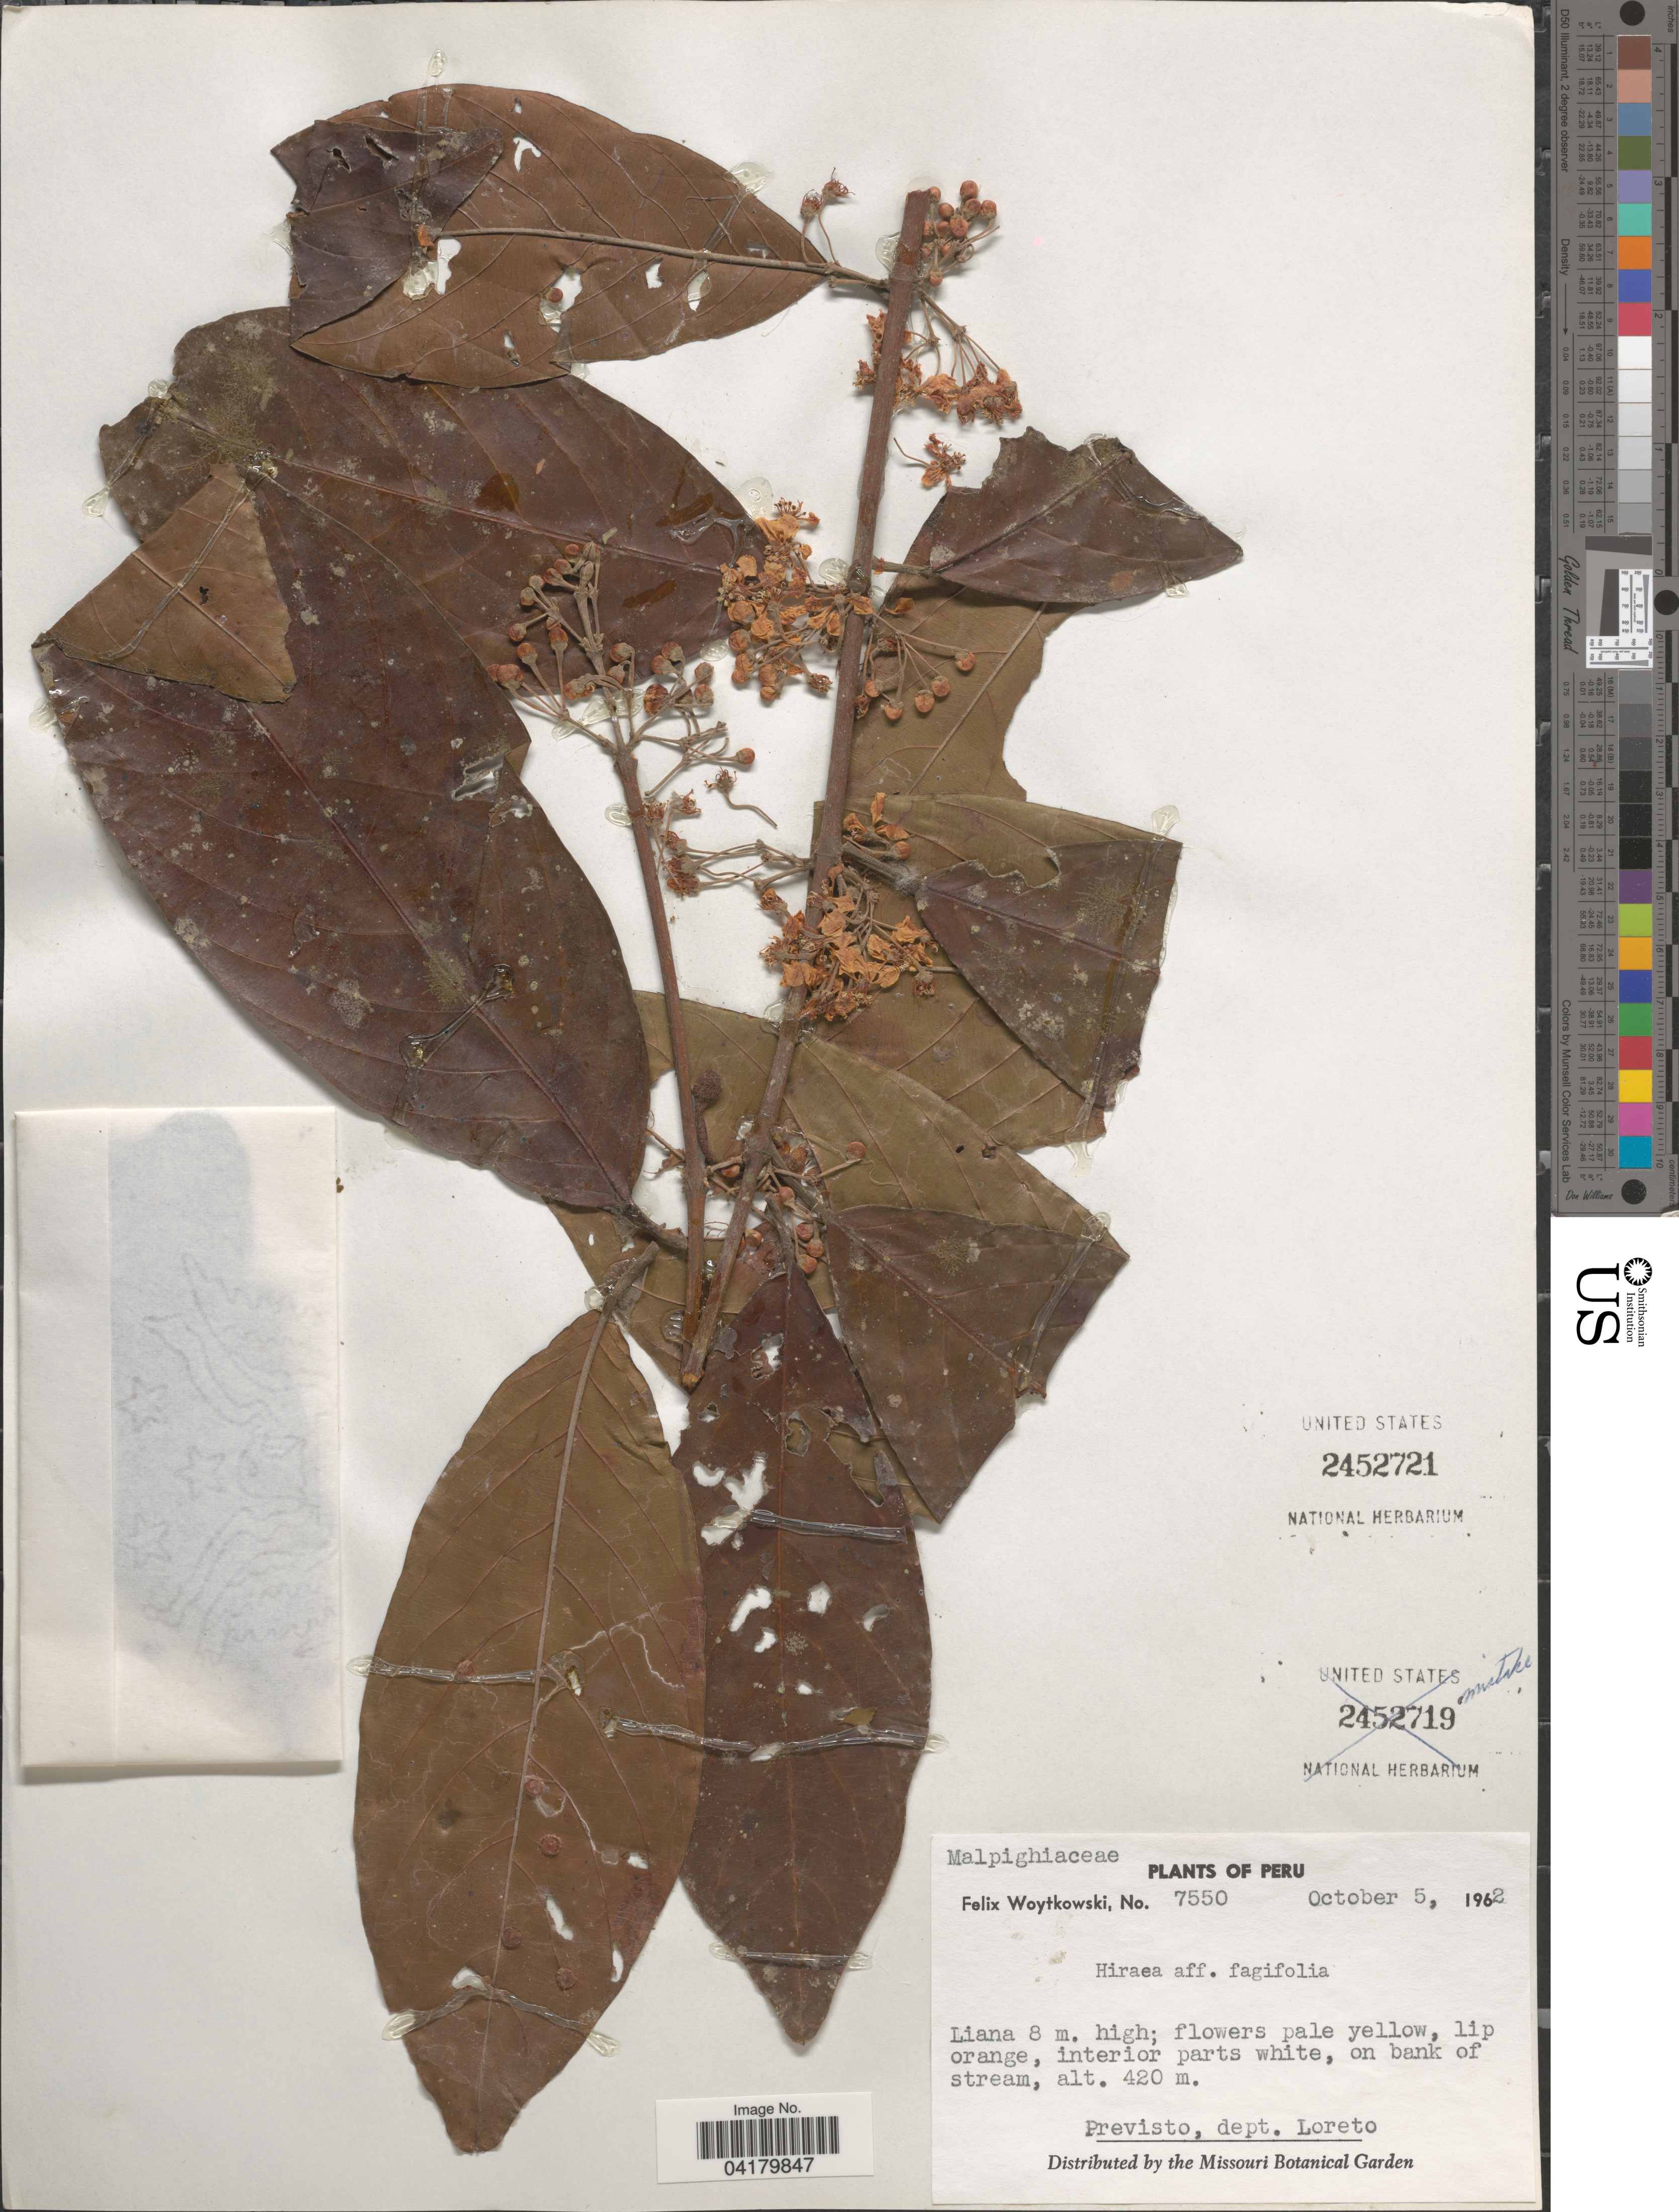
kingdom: Plantae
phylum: Tracheophyta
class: Magnoliopsida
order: Malpighiales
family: Malpighiaceae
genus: Hiraea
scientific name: Hiraea fagifolia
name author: (DC.) A. Juss.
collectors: F. Woytkowski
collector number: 7550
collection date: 1962-10-05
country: Peru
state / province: Loreto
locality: Previsto, dept. Loreto.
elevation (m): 420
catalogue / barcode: US 2452721